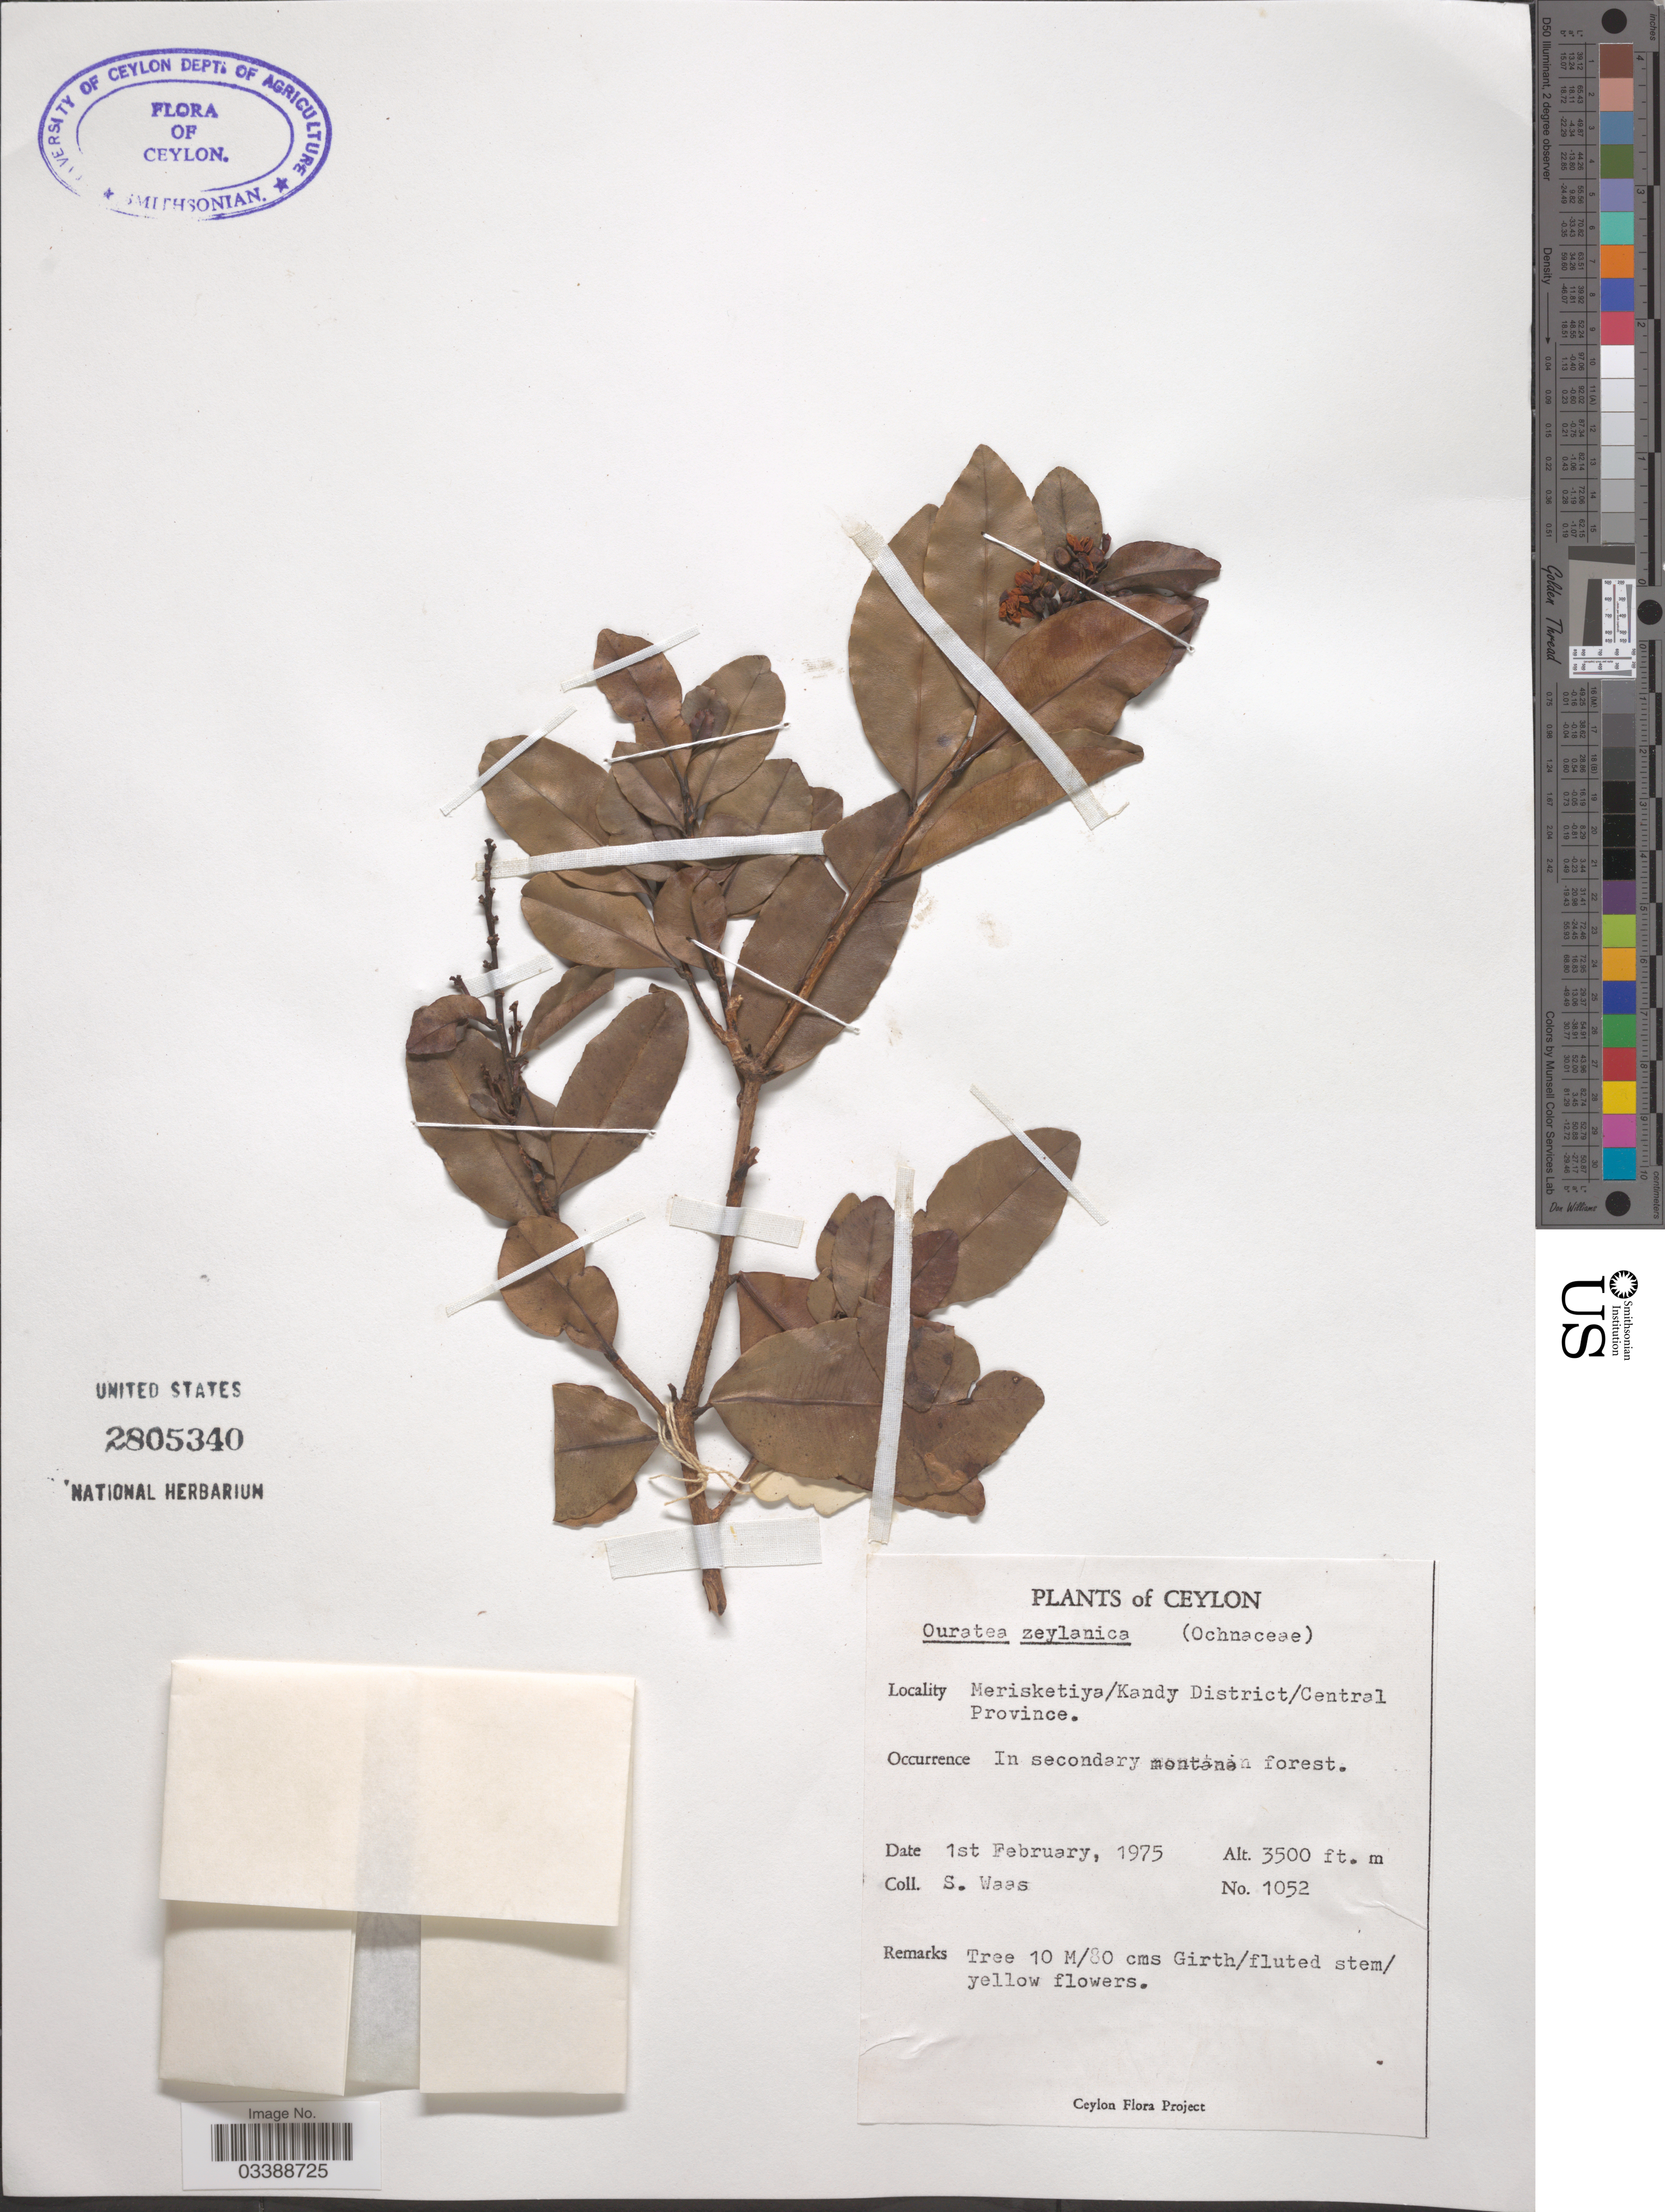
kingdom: Plantae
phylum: Tracheophyta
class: Magnoliopsida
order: Malpighiales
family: Ochnaceae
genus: Campylospermum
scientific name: Campylospermum serratum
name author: (Gaertn.) Bittrich & M.C.E. Amaral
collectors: S. Waas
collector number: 1052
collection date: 1975-02-01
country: Sri Lanka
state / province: Central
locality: Ceylon. Merisketiya/Kandy District.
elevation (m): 1067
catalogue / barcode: US 2805340